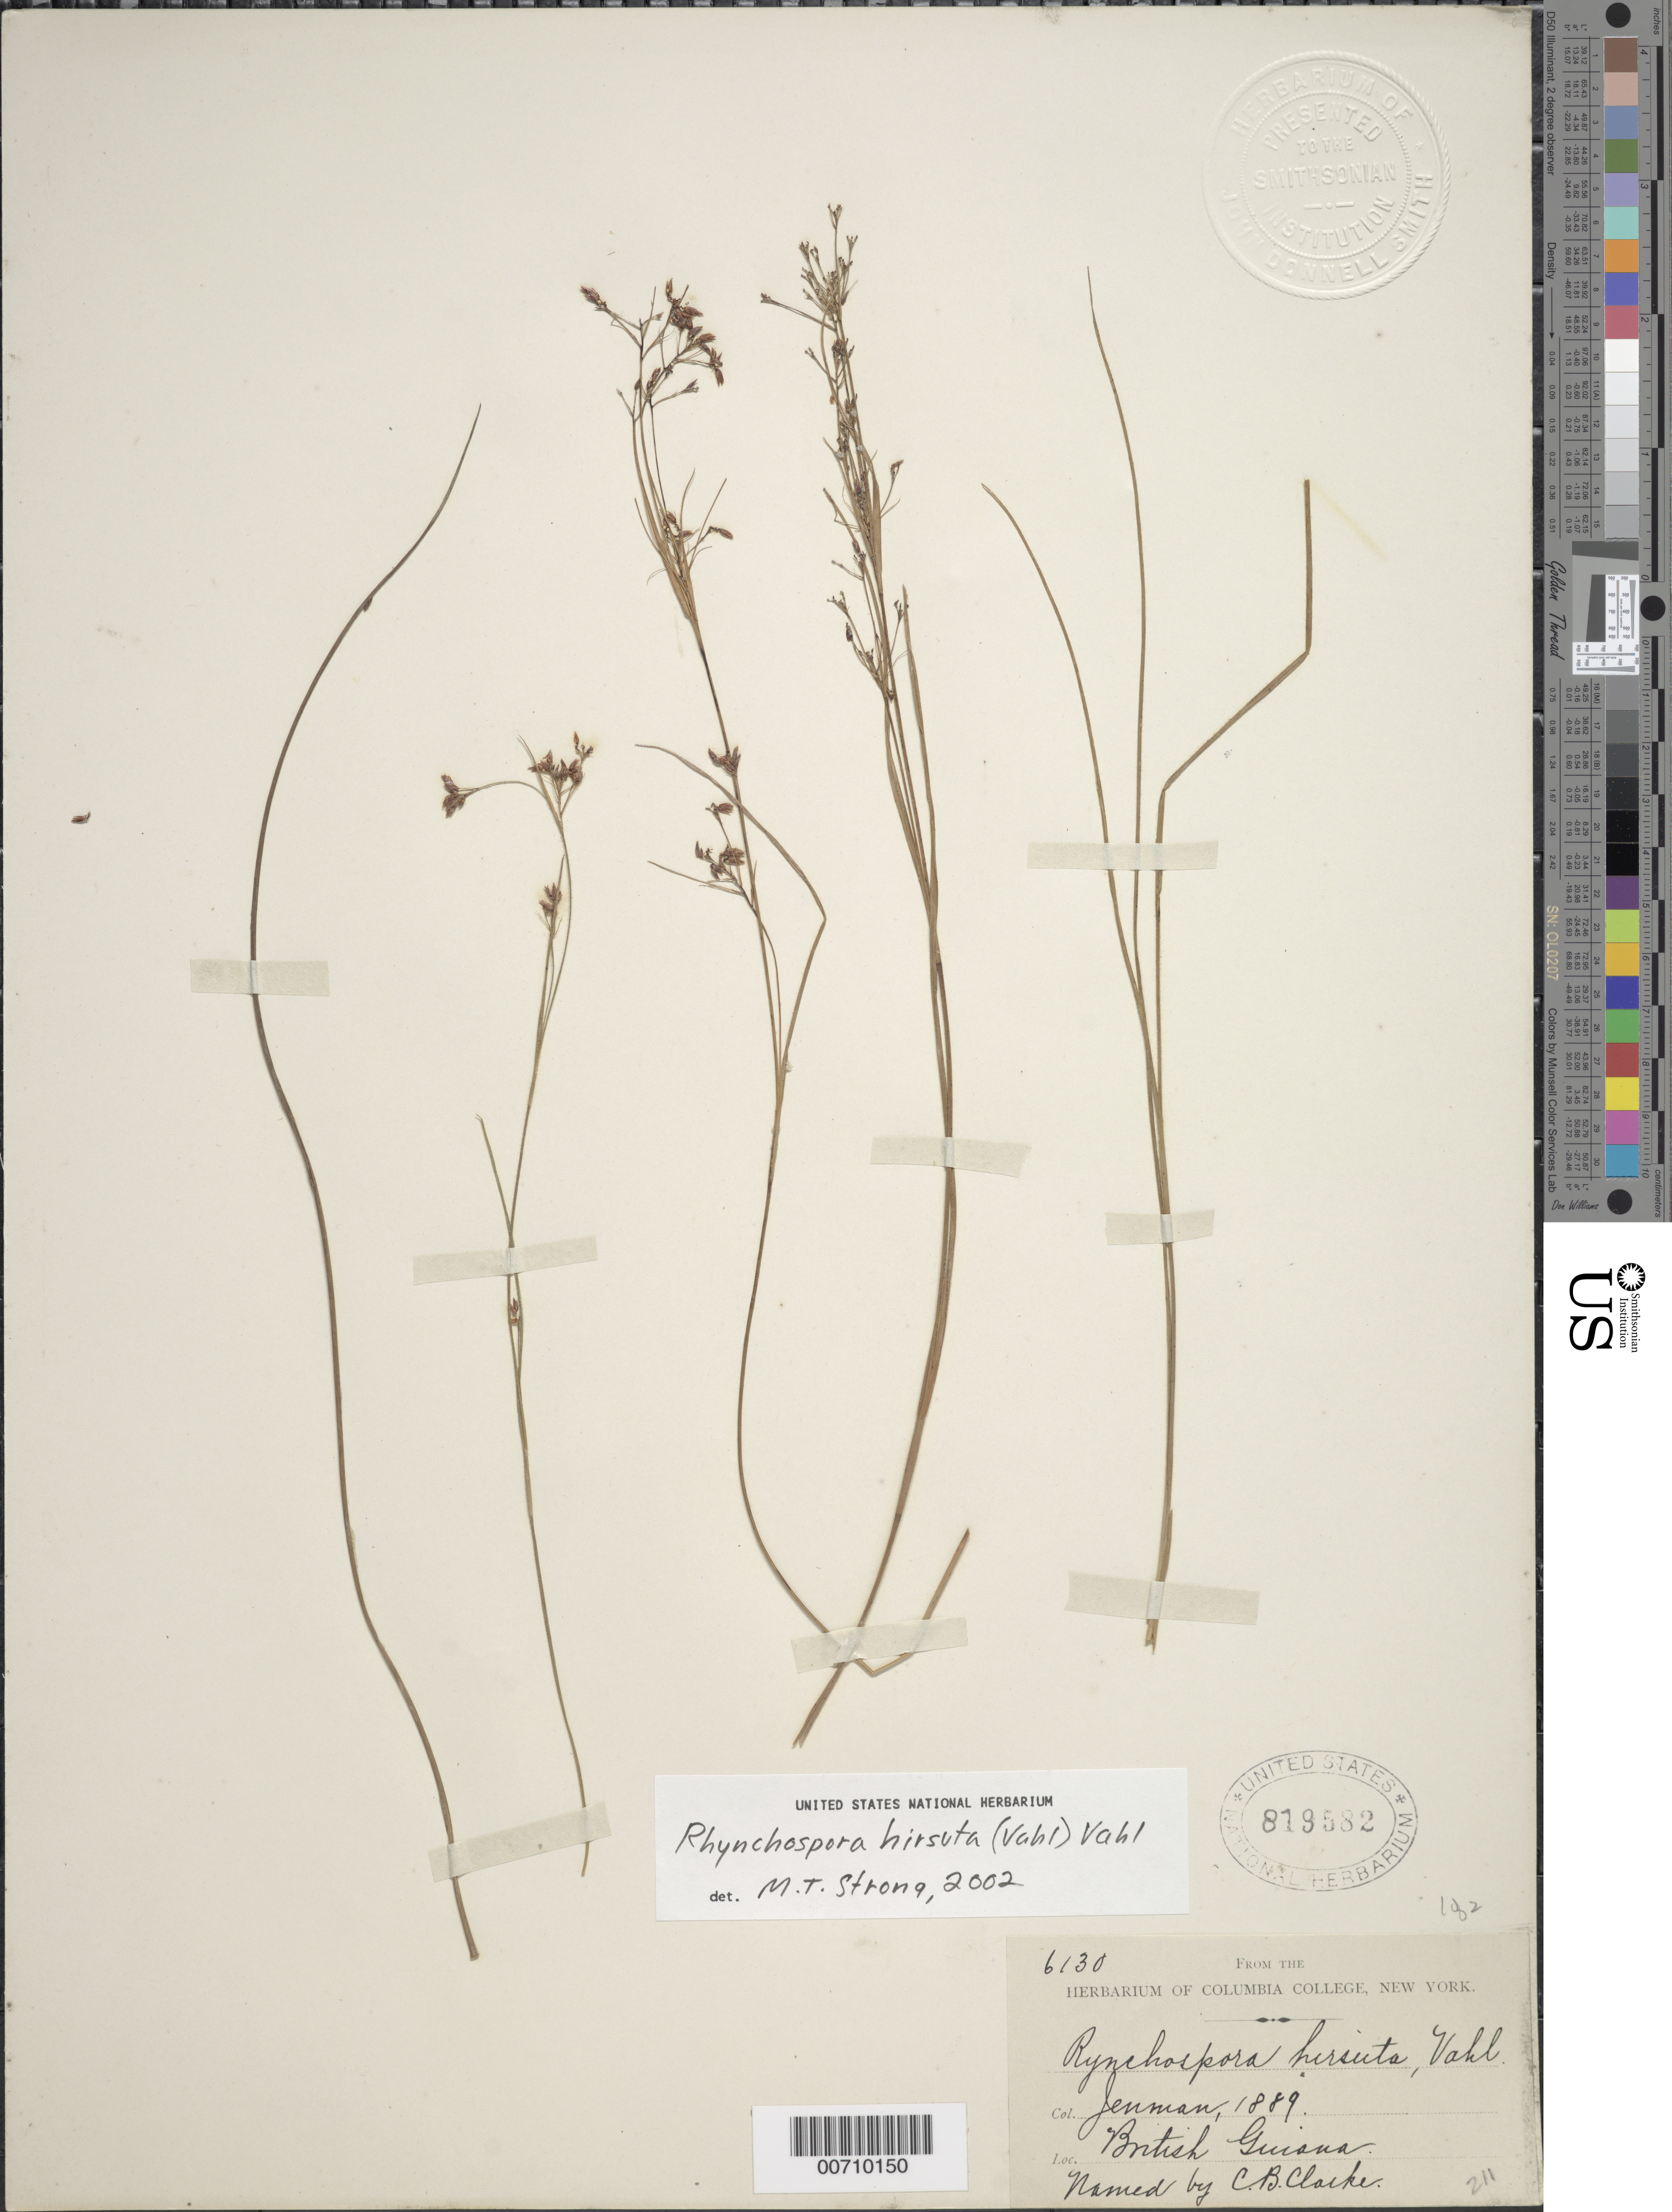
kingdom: Plantae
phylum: Tracheophyta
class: Liliopsida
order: Poales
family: Cyperaceae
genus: Rhynchospora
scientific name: Rhynchospora hirsuta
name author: (Vahl) Vahl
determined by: Clarke, C. B.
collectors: G. S. Jenman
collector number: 6130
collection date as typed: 1889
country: Guyana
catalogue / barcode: US 819582